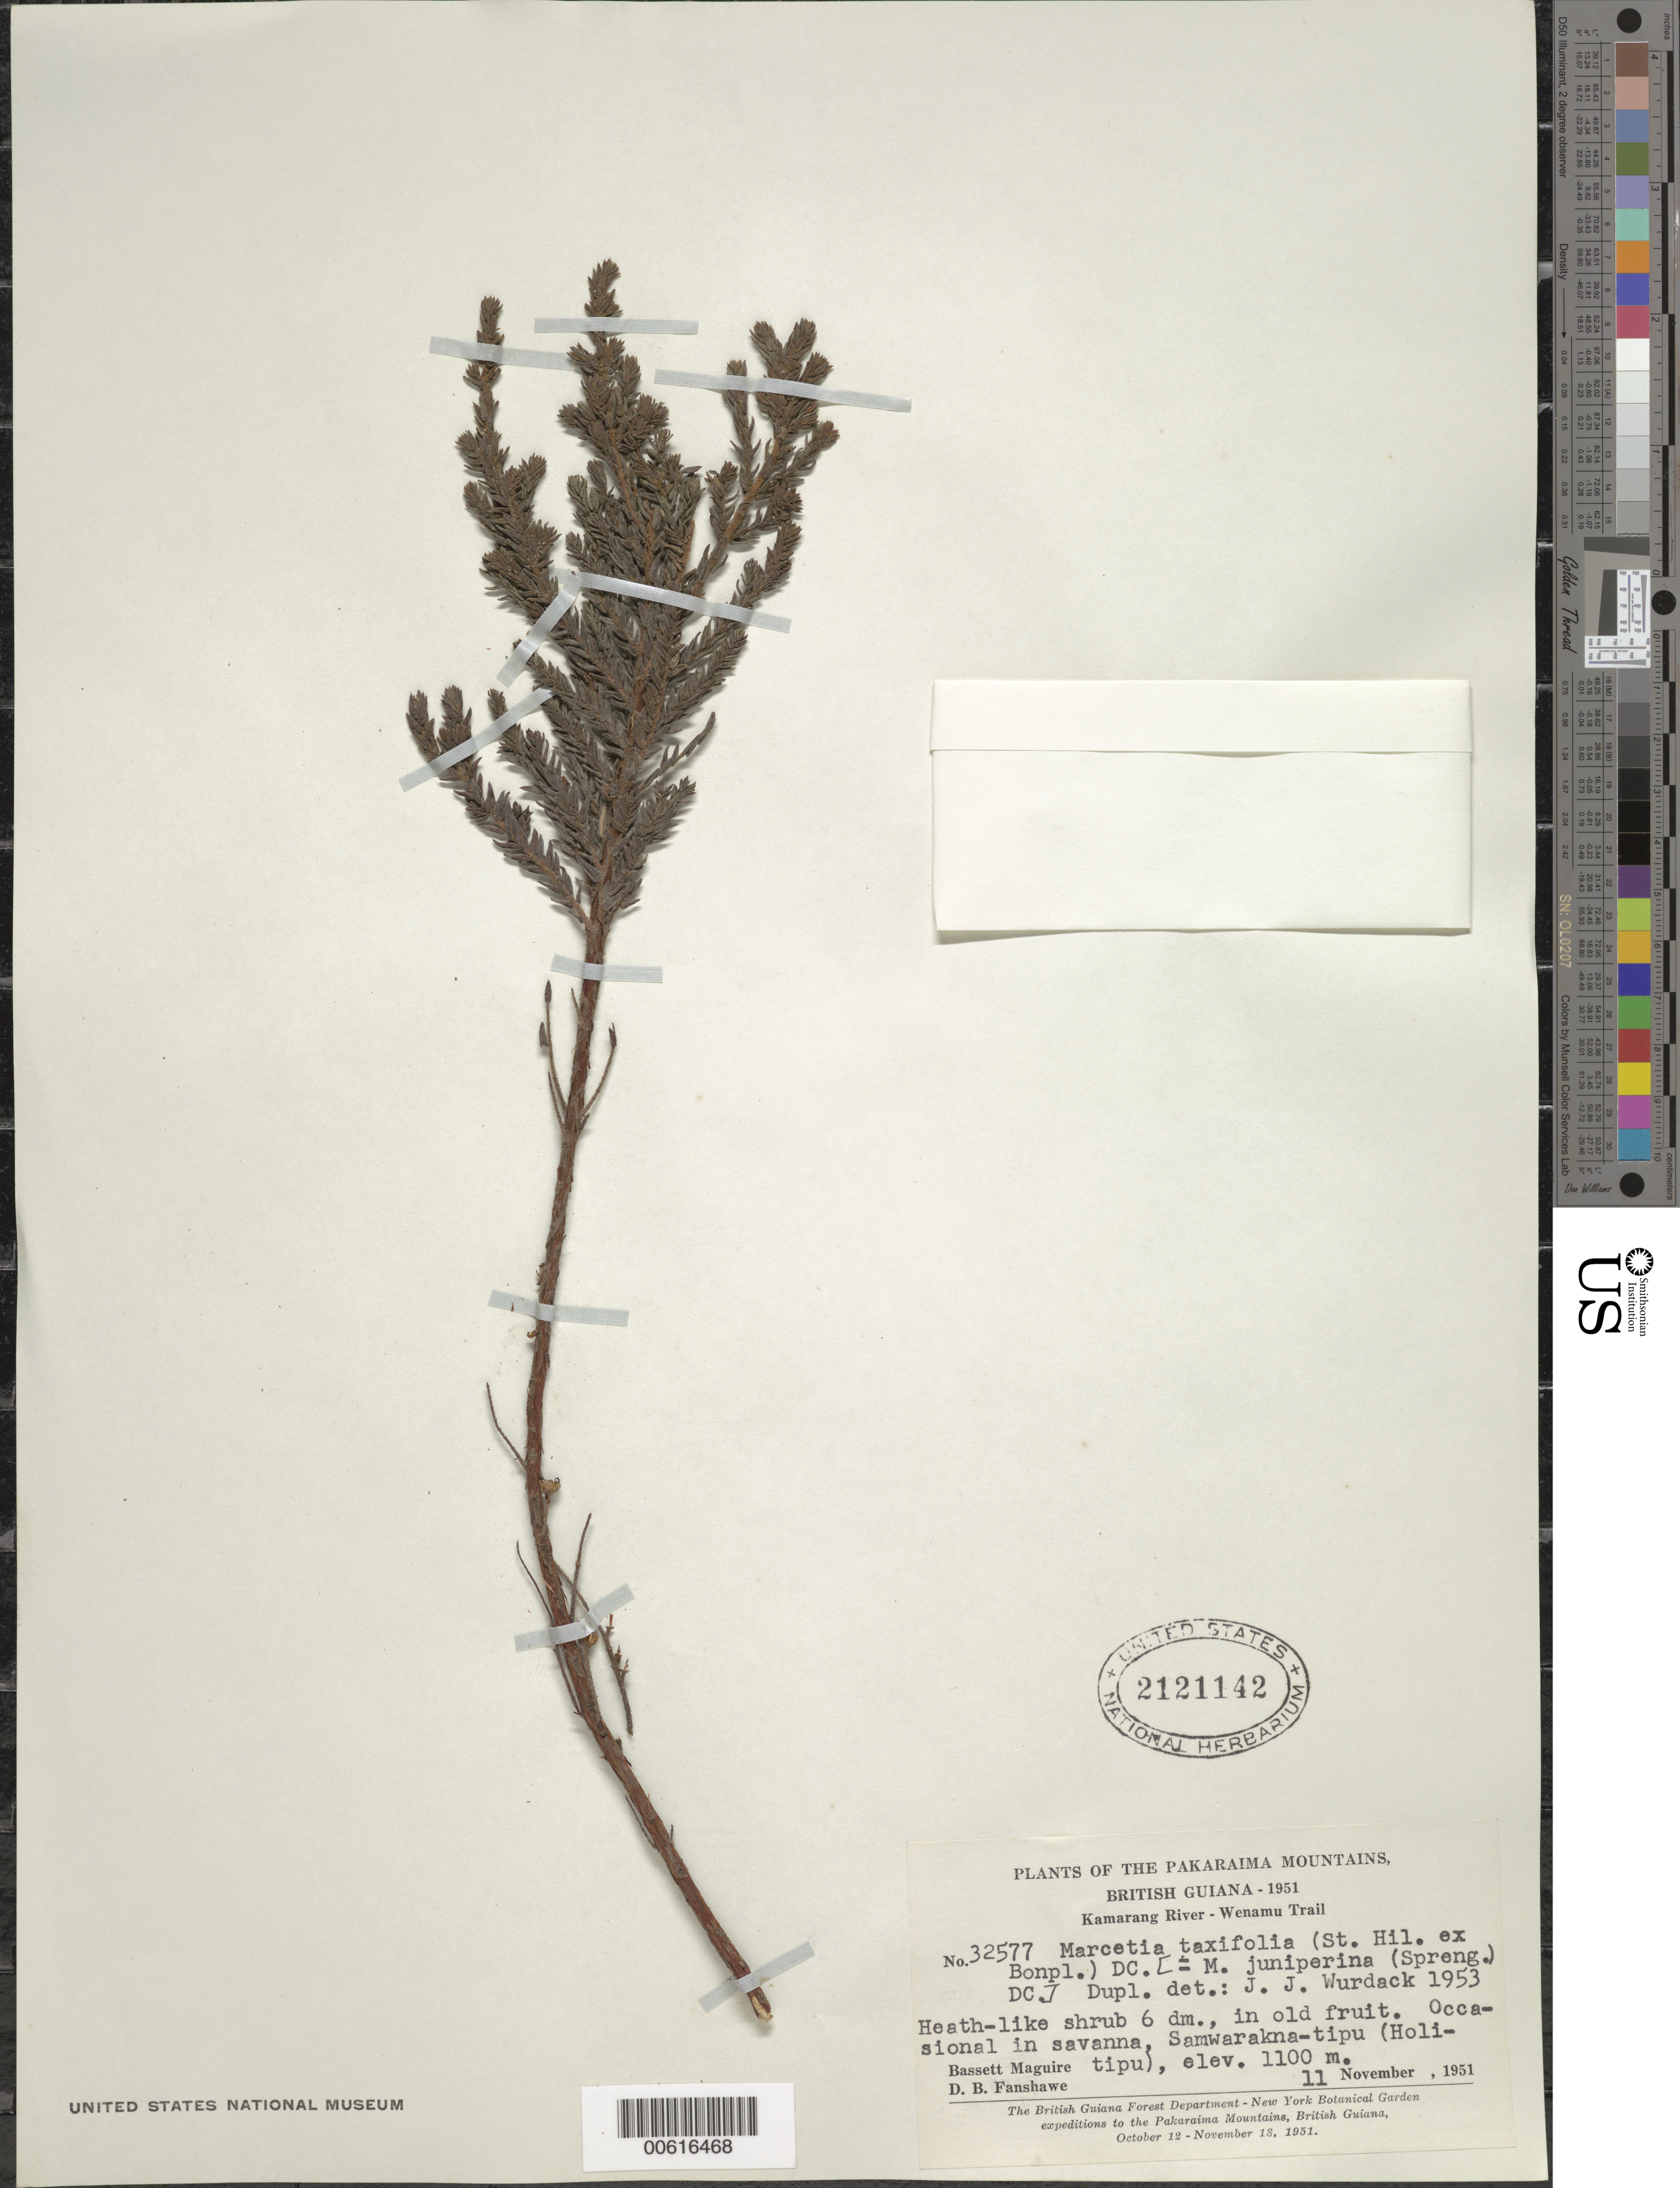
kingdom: Plantae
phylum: Tracheophyta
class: Magnoliopsida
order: Myrtales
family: Melastomataceae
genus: Marcetia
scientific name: Marcetia taxifolia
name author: (A. St.-Hil.) DC.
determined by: Wurdack, John J., (US), US (UNITED STATES)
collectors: B. Maguire & D. B. Fanshawe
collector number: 32577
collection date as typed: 11-Nov-51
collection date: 1951-11-11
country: Guyana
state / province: Cuyuni-Mazaruni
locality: Samwarakna-tipu (Holi-tipu), Kamarang River - Wenamu Trail, Pakaraima Mts.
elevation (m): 1100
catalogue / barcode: US 2121142